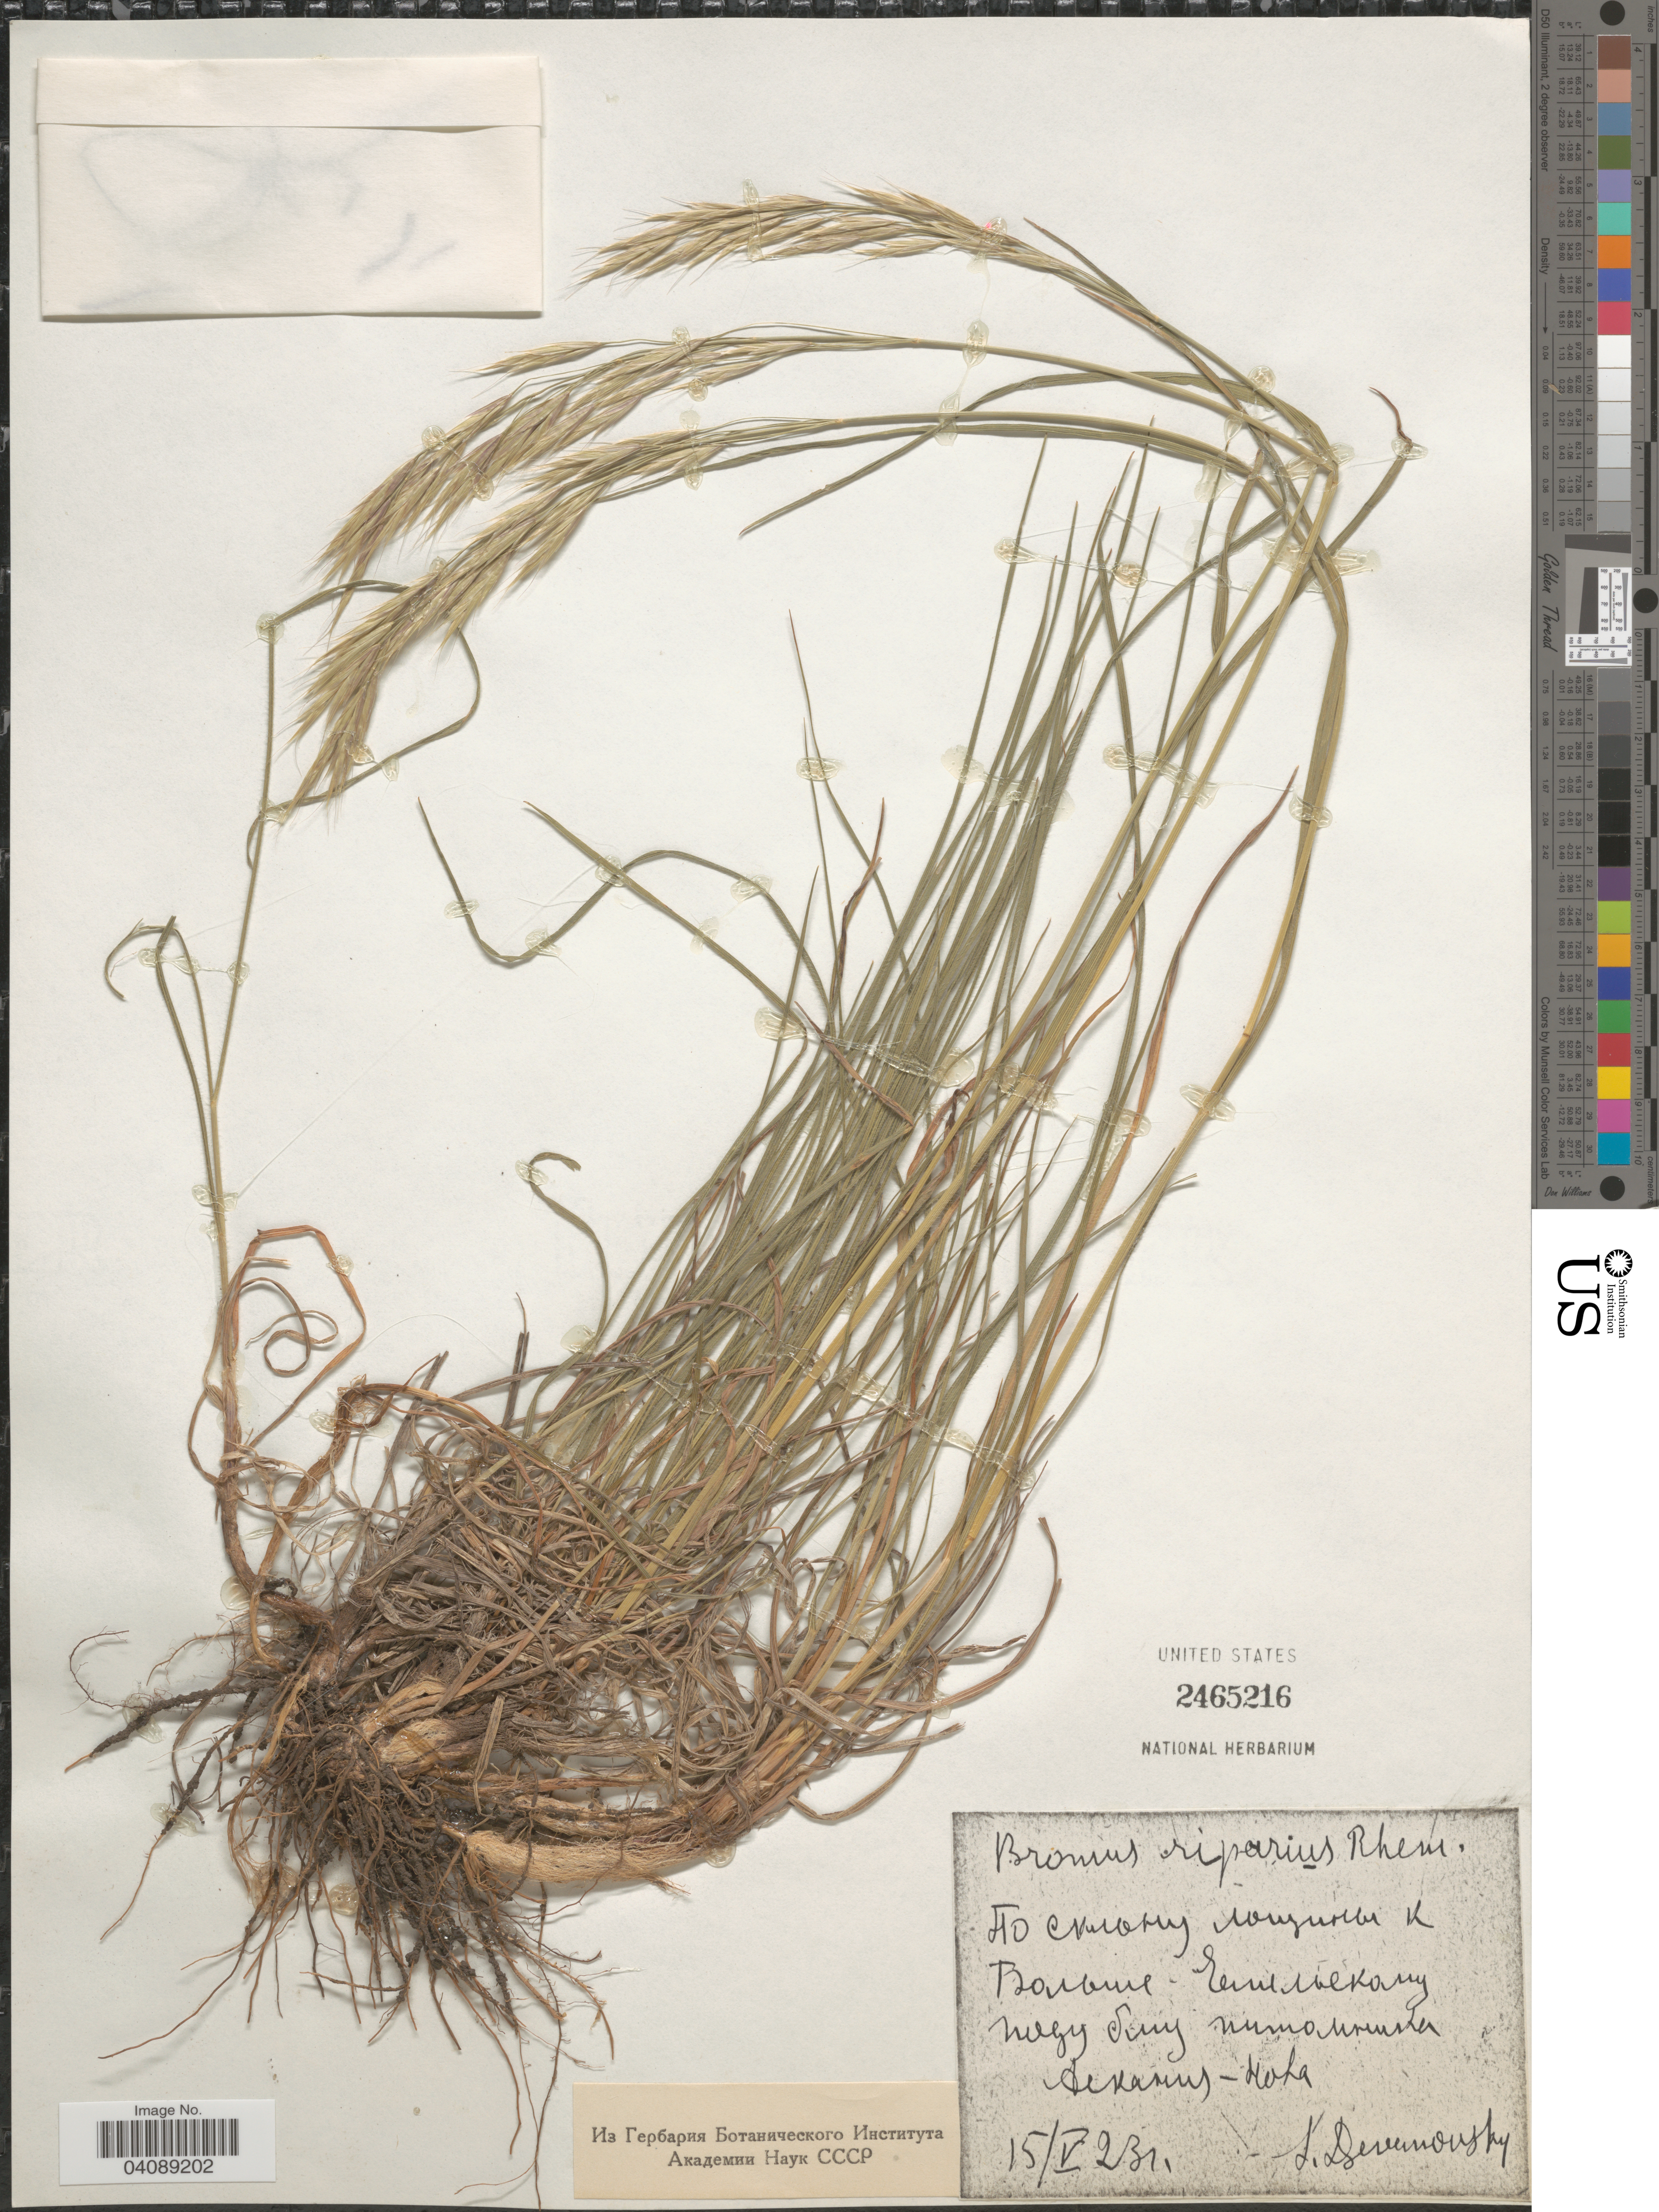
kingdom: Plantae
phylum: Tracheophyta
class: Liliopsida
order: Poales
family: Poaceae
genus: Bromus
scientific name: Bromus riparius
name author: Rehmann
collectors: L. Devernowsky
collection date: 1923-05-15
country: Ukraine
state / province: Kherson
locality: Askania-Nova biosphere reserve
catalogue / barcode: US 2465216